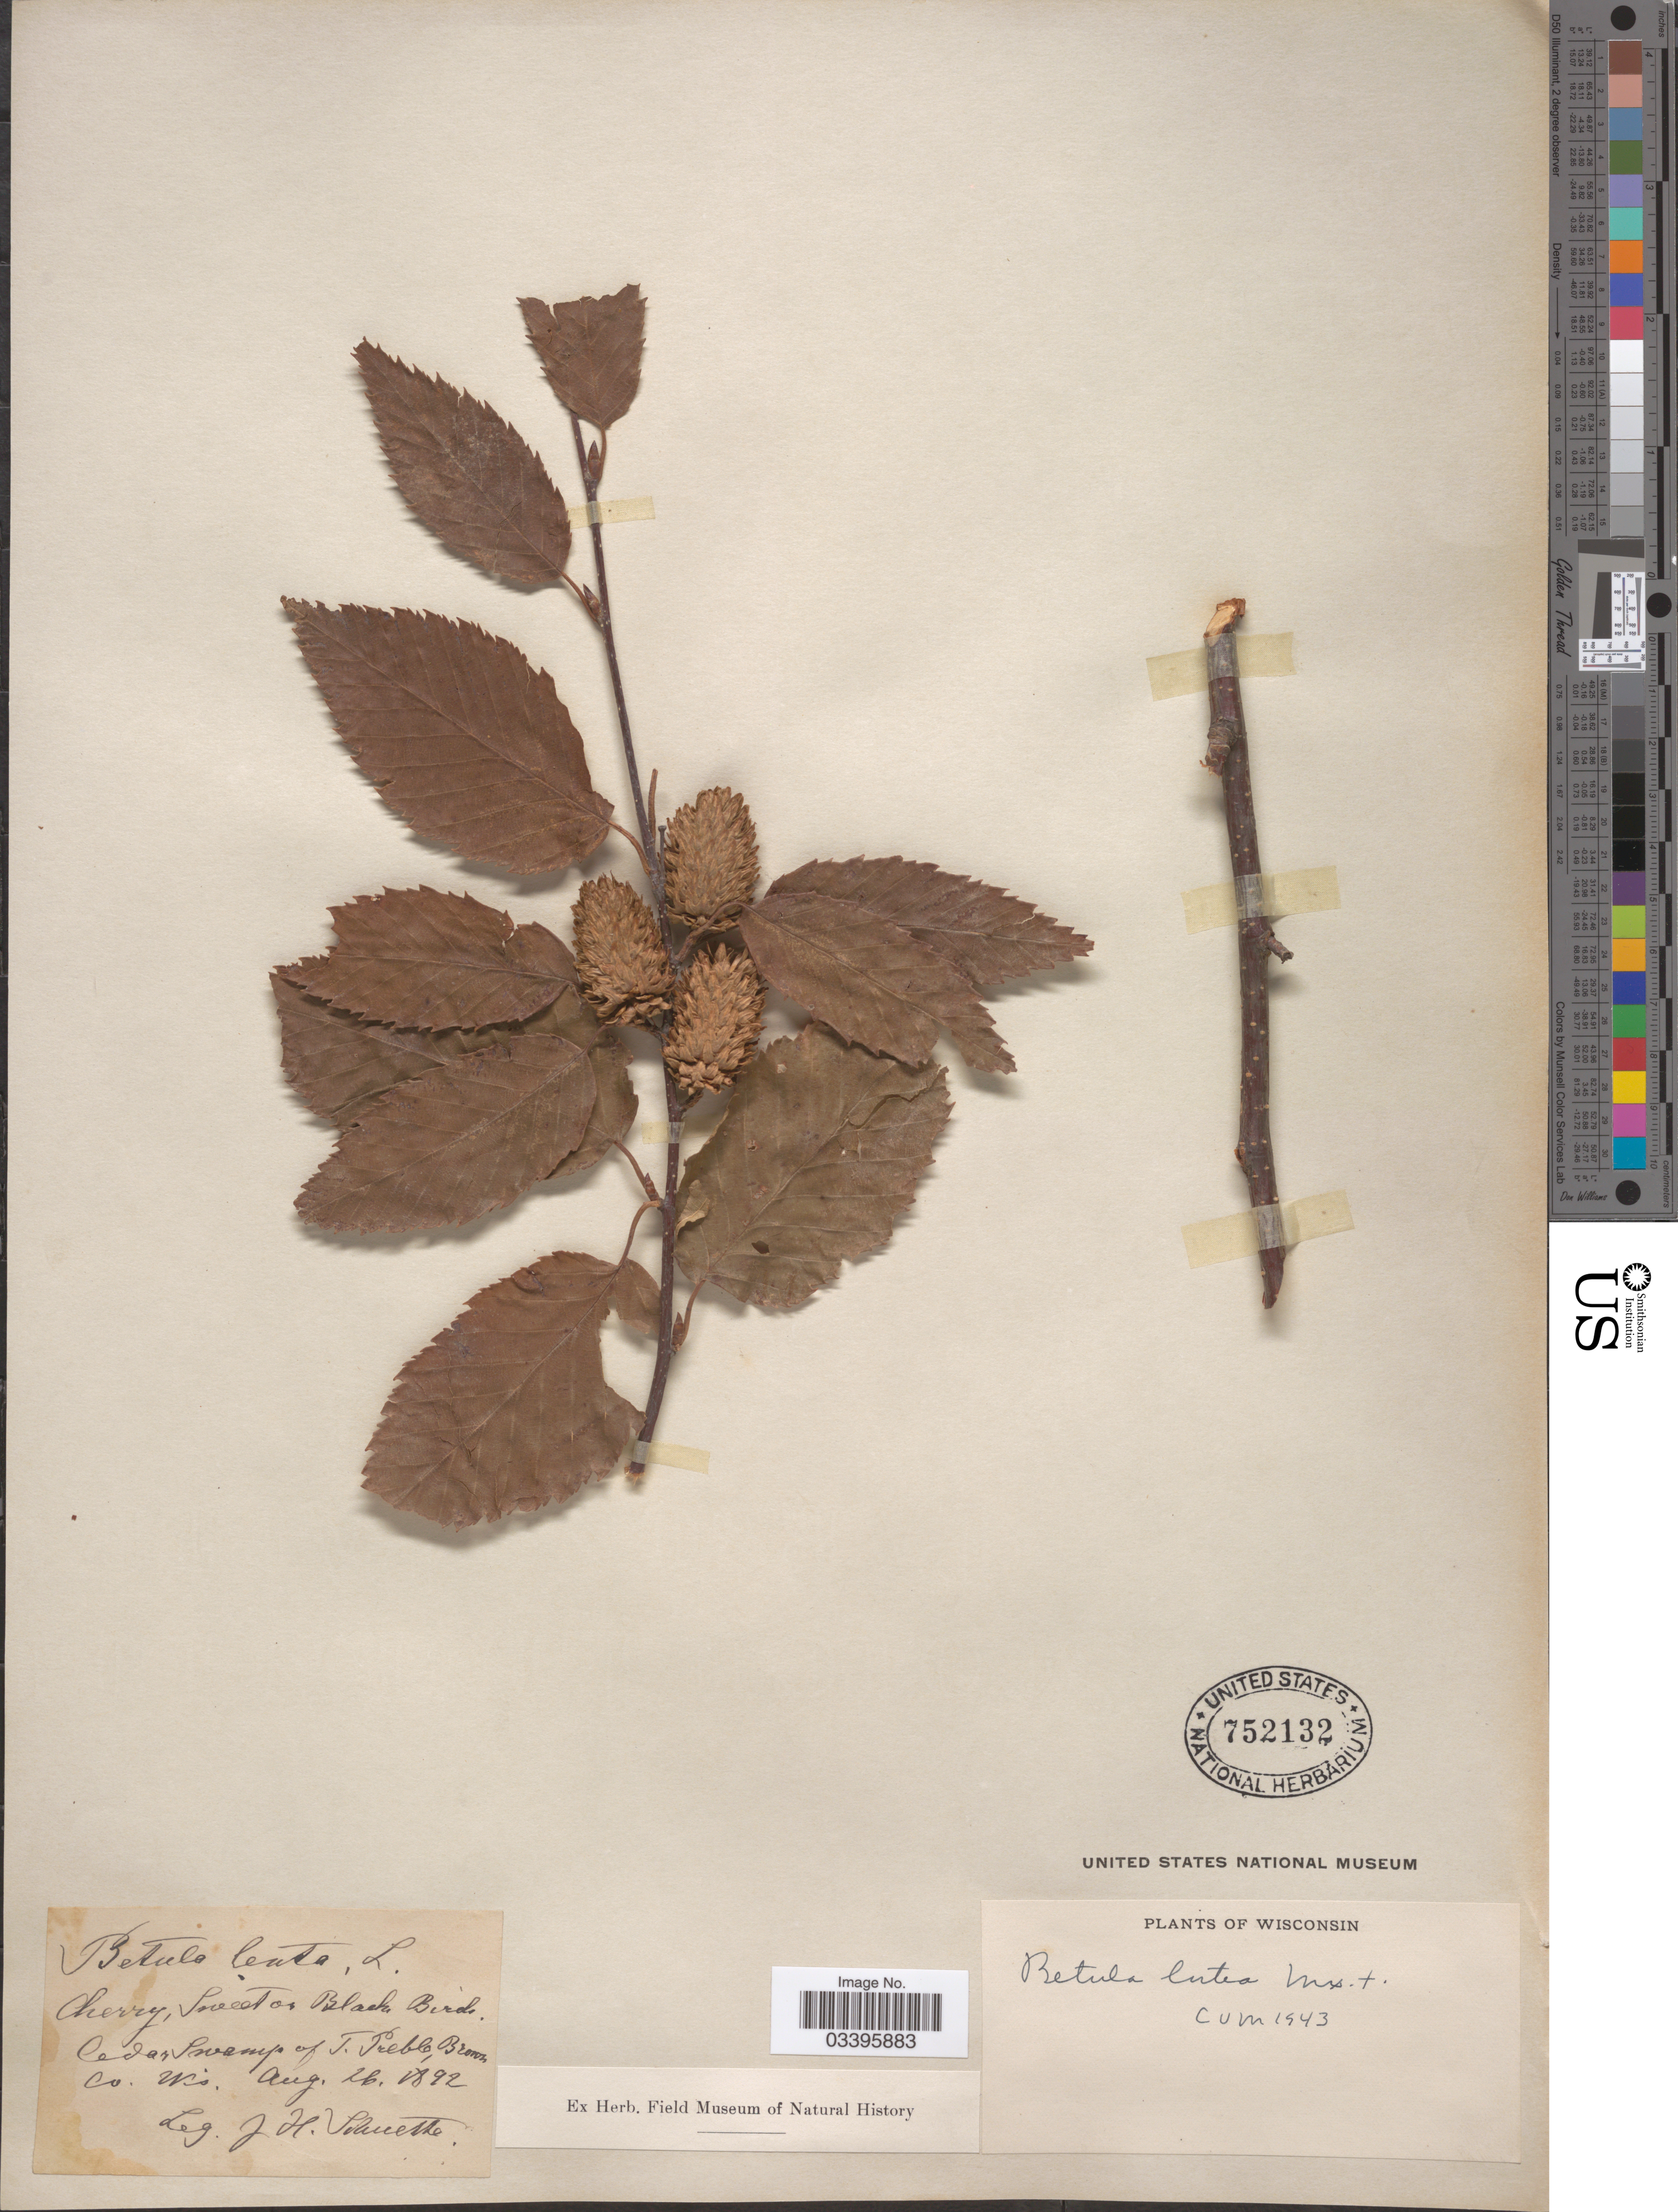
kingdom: Plantae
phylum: Tracheophyta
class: Magnoliopsida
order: Fagales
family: Betulaceae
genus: Betula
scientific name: Betula lutea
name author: F. Michx.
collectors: J. H. Schuette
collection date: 1892-08-26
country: United States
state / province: Wisconsin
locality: Cedar Swamp of T. Preble, Brown Co.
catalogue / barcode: US 752132